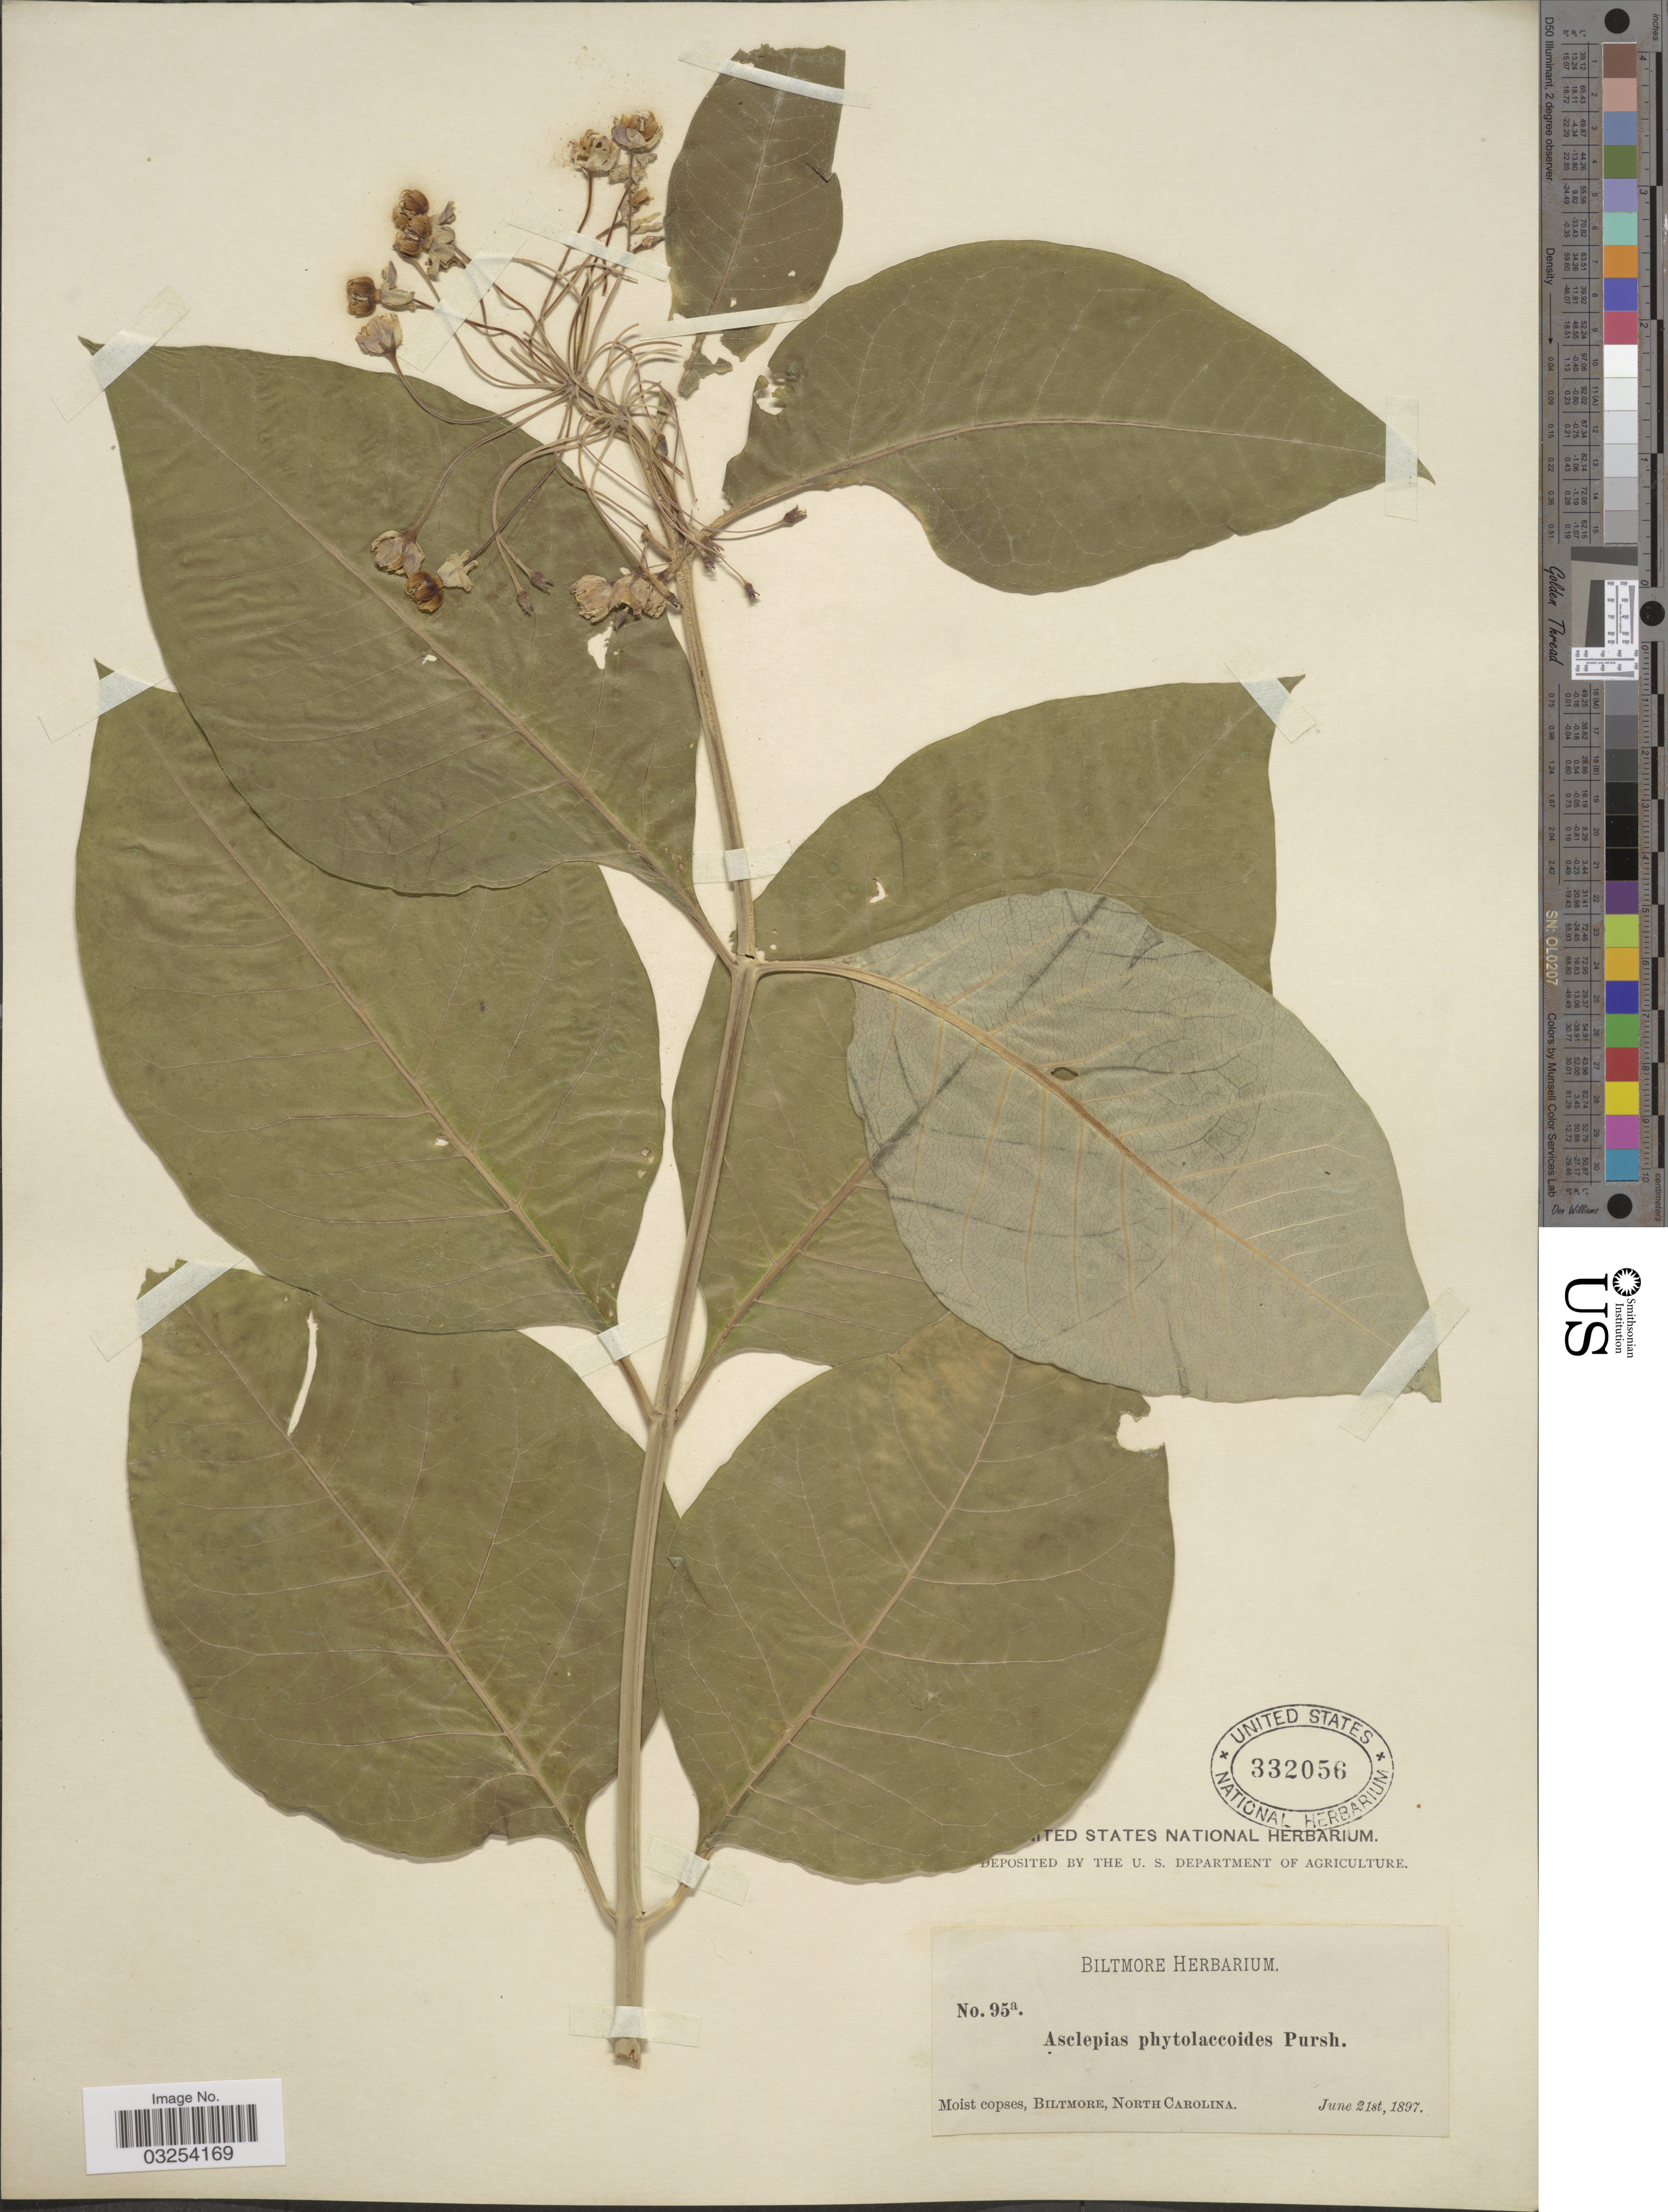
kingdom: Plantae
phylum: Tracheophyta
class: Magnoliopsida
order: Gentianales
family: Apocynaceae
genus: Asclepias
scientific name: Asclepias exaltata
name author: Muhl.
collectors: ex herb. Biltmore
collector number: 95a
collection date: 1897-06-21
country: United States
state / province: North Carolina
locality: Biltmore.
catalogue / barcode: US 332056